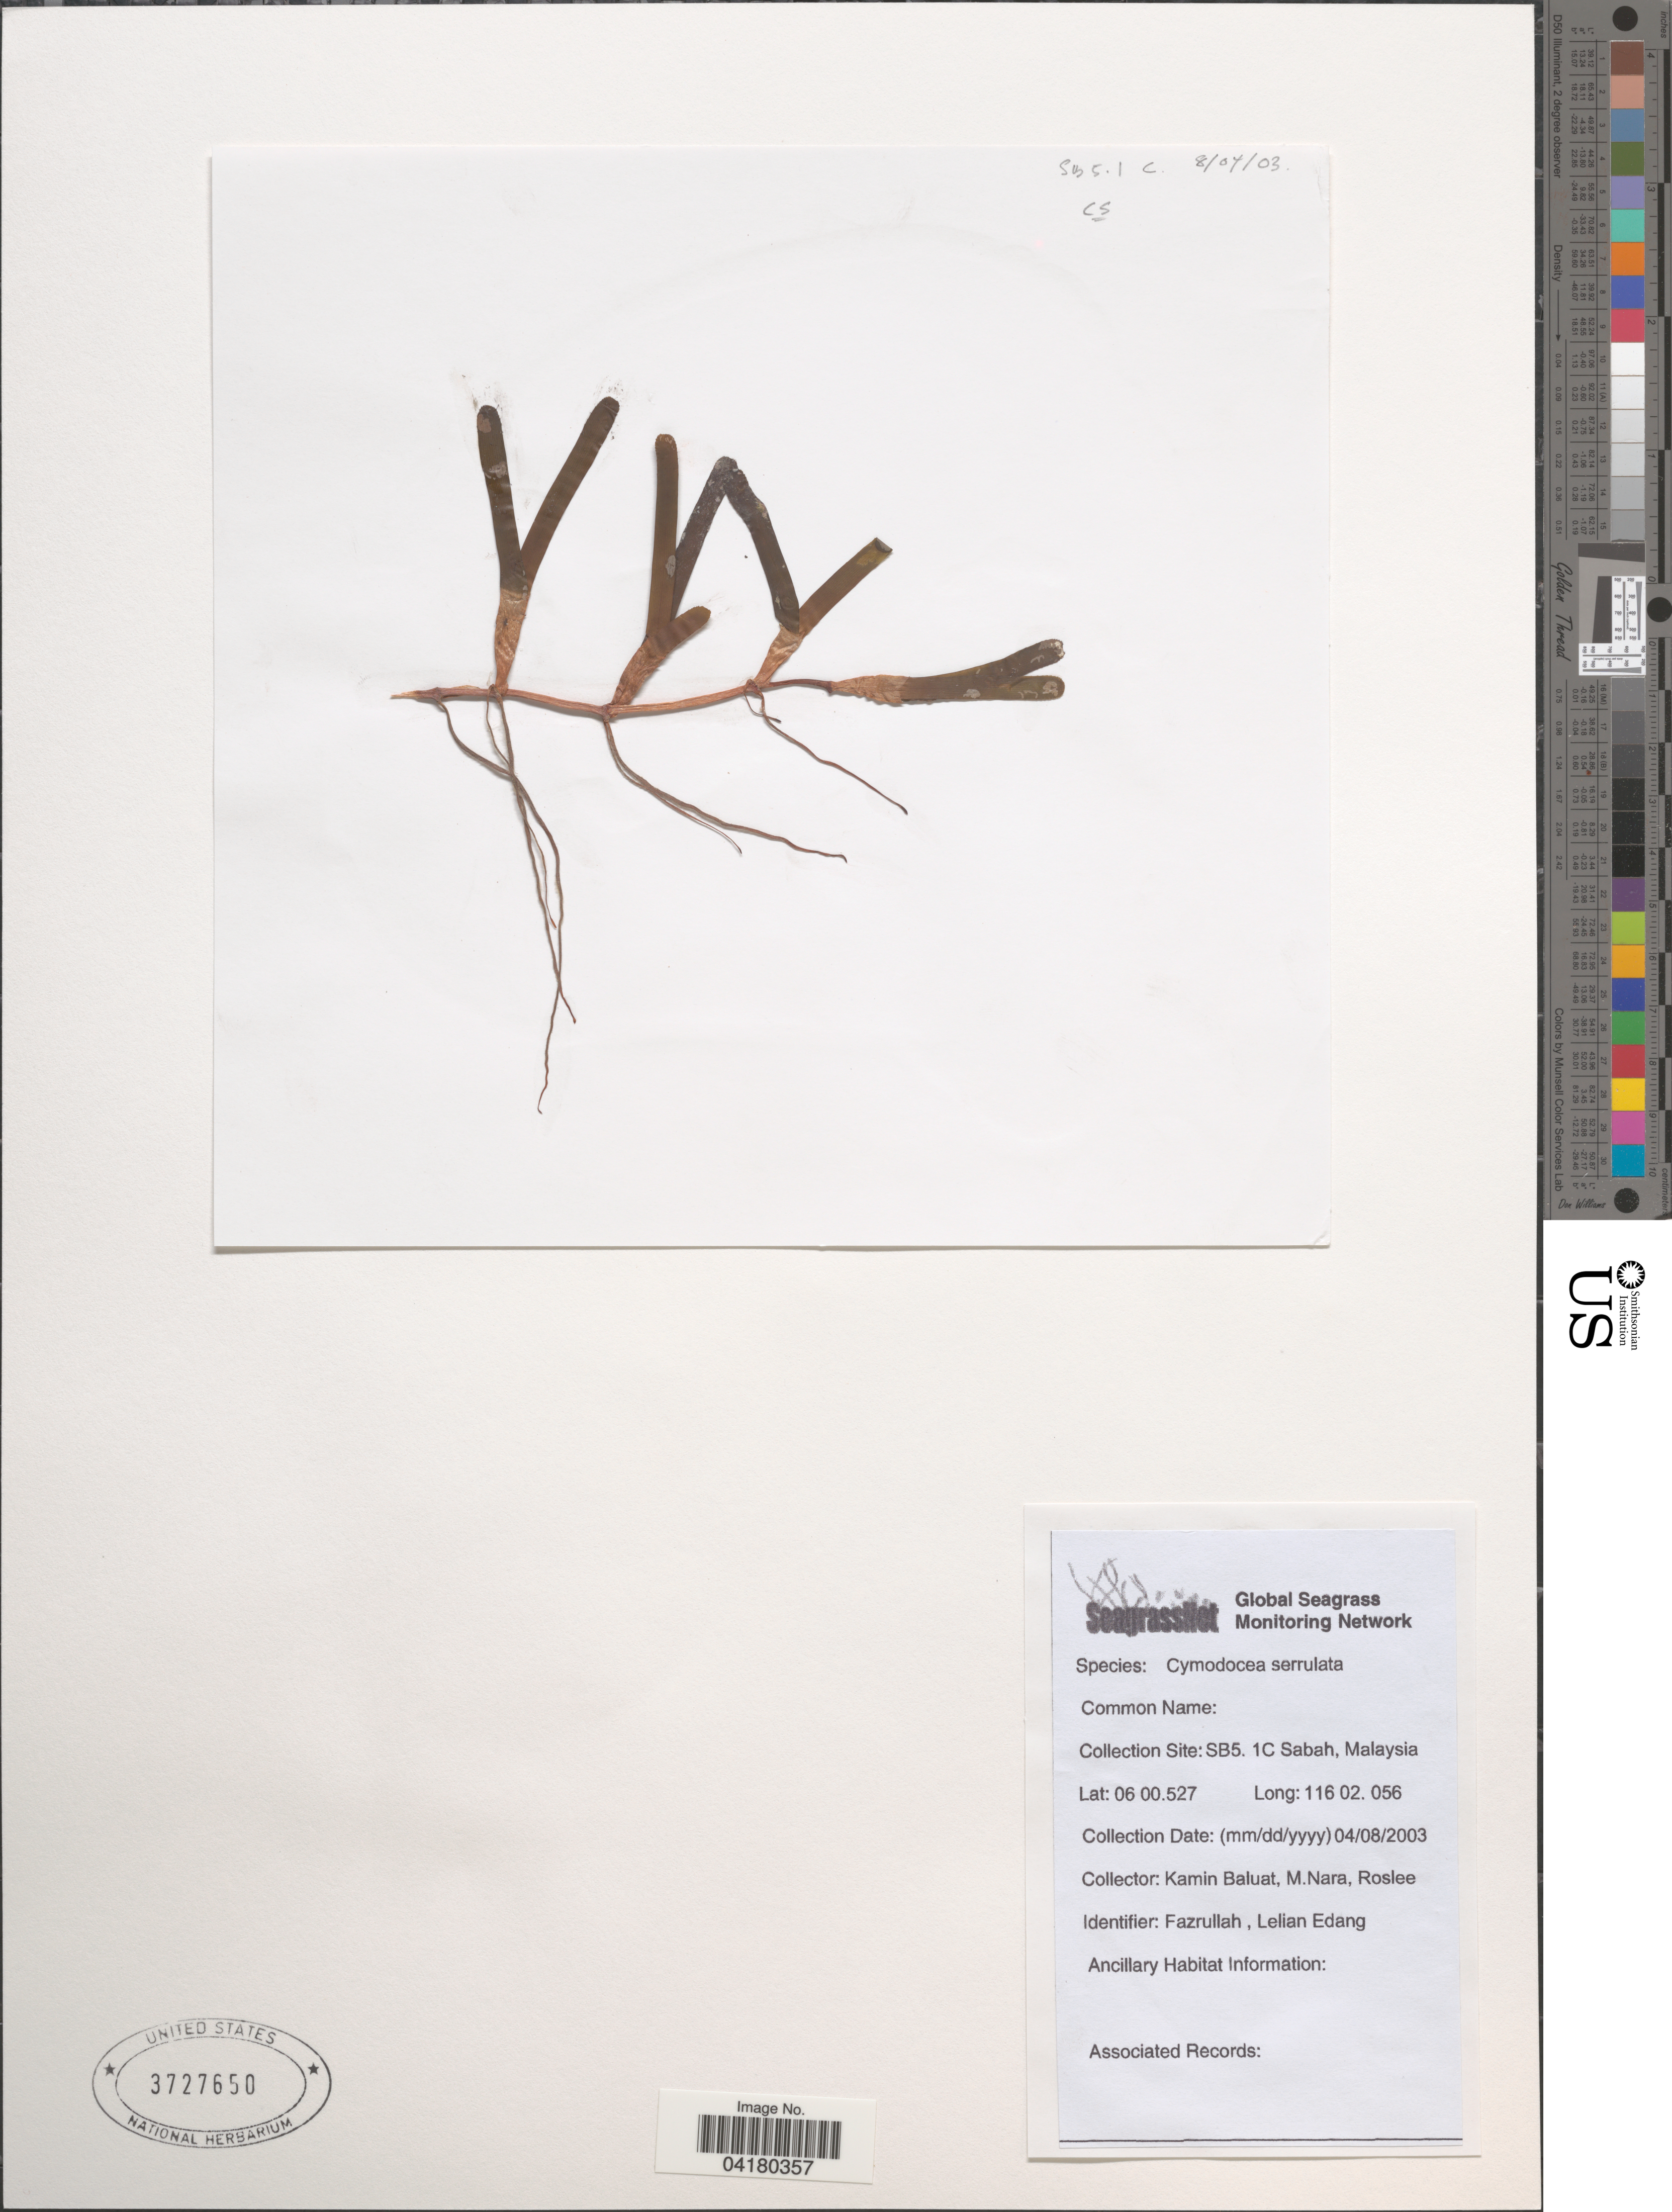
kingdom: Plantae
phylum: Tracheophyta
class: Liliopsida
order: Alismatales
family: Cymodoceaceae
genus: Cymodocea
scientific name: Cymodocea serrulata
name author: (R. Br.) Magnus & Ashers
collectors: K. Baluat, M. Nara & Roslee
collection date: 2003-04-08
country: Malaysia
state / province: Sabah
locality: SB5 .1C.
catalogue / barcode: US 3727650